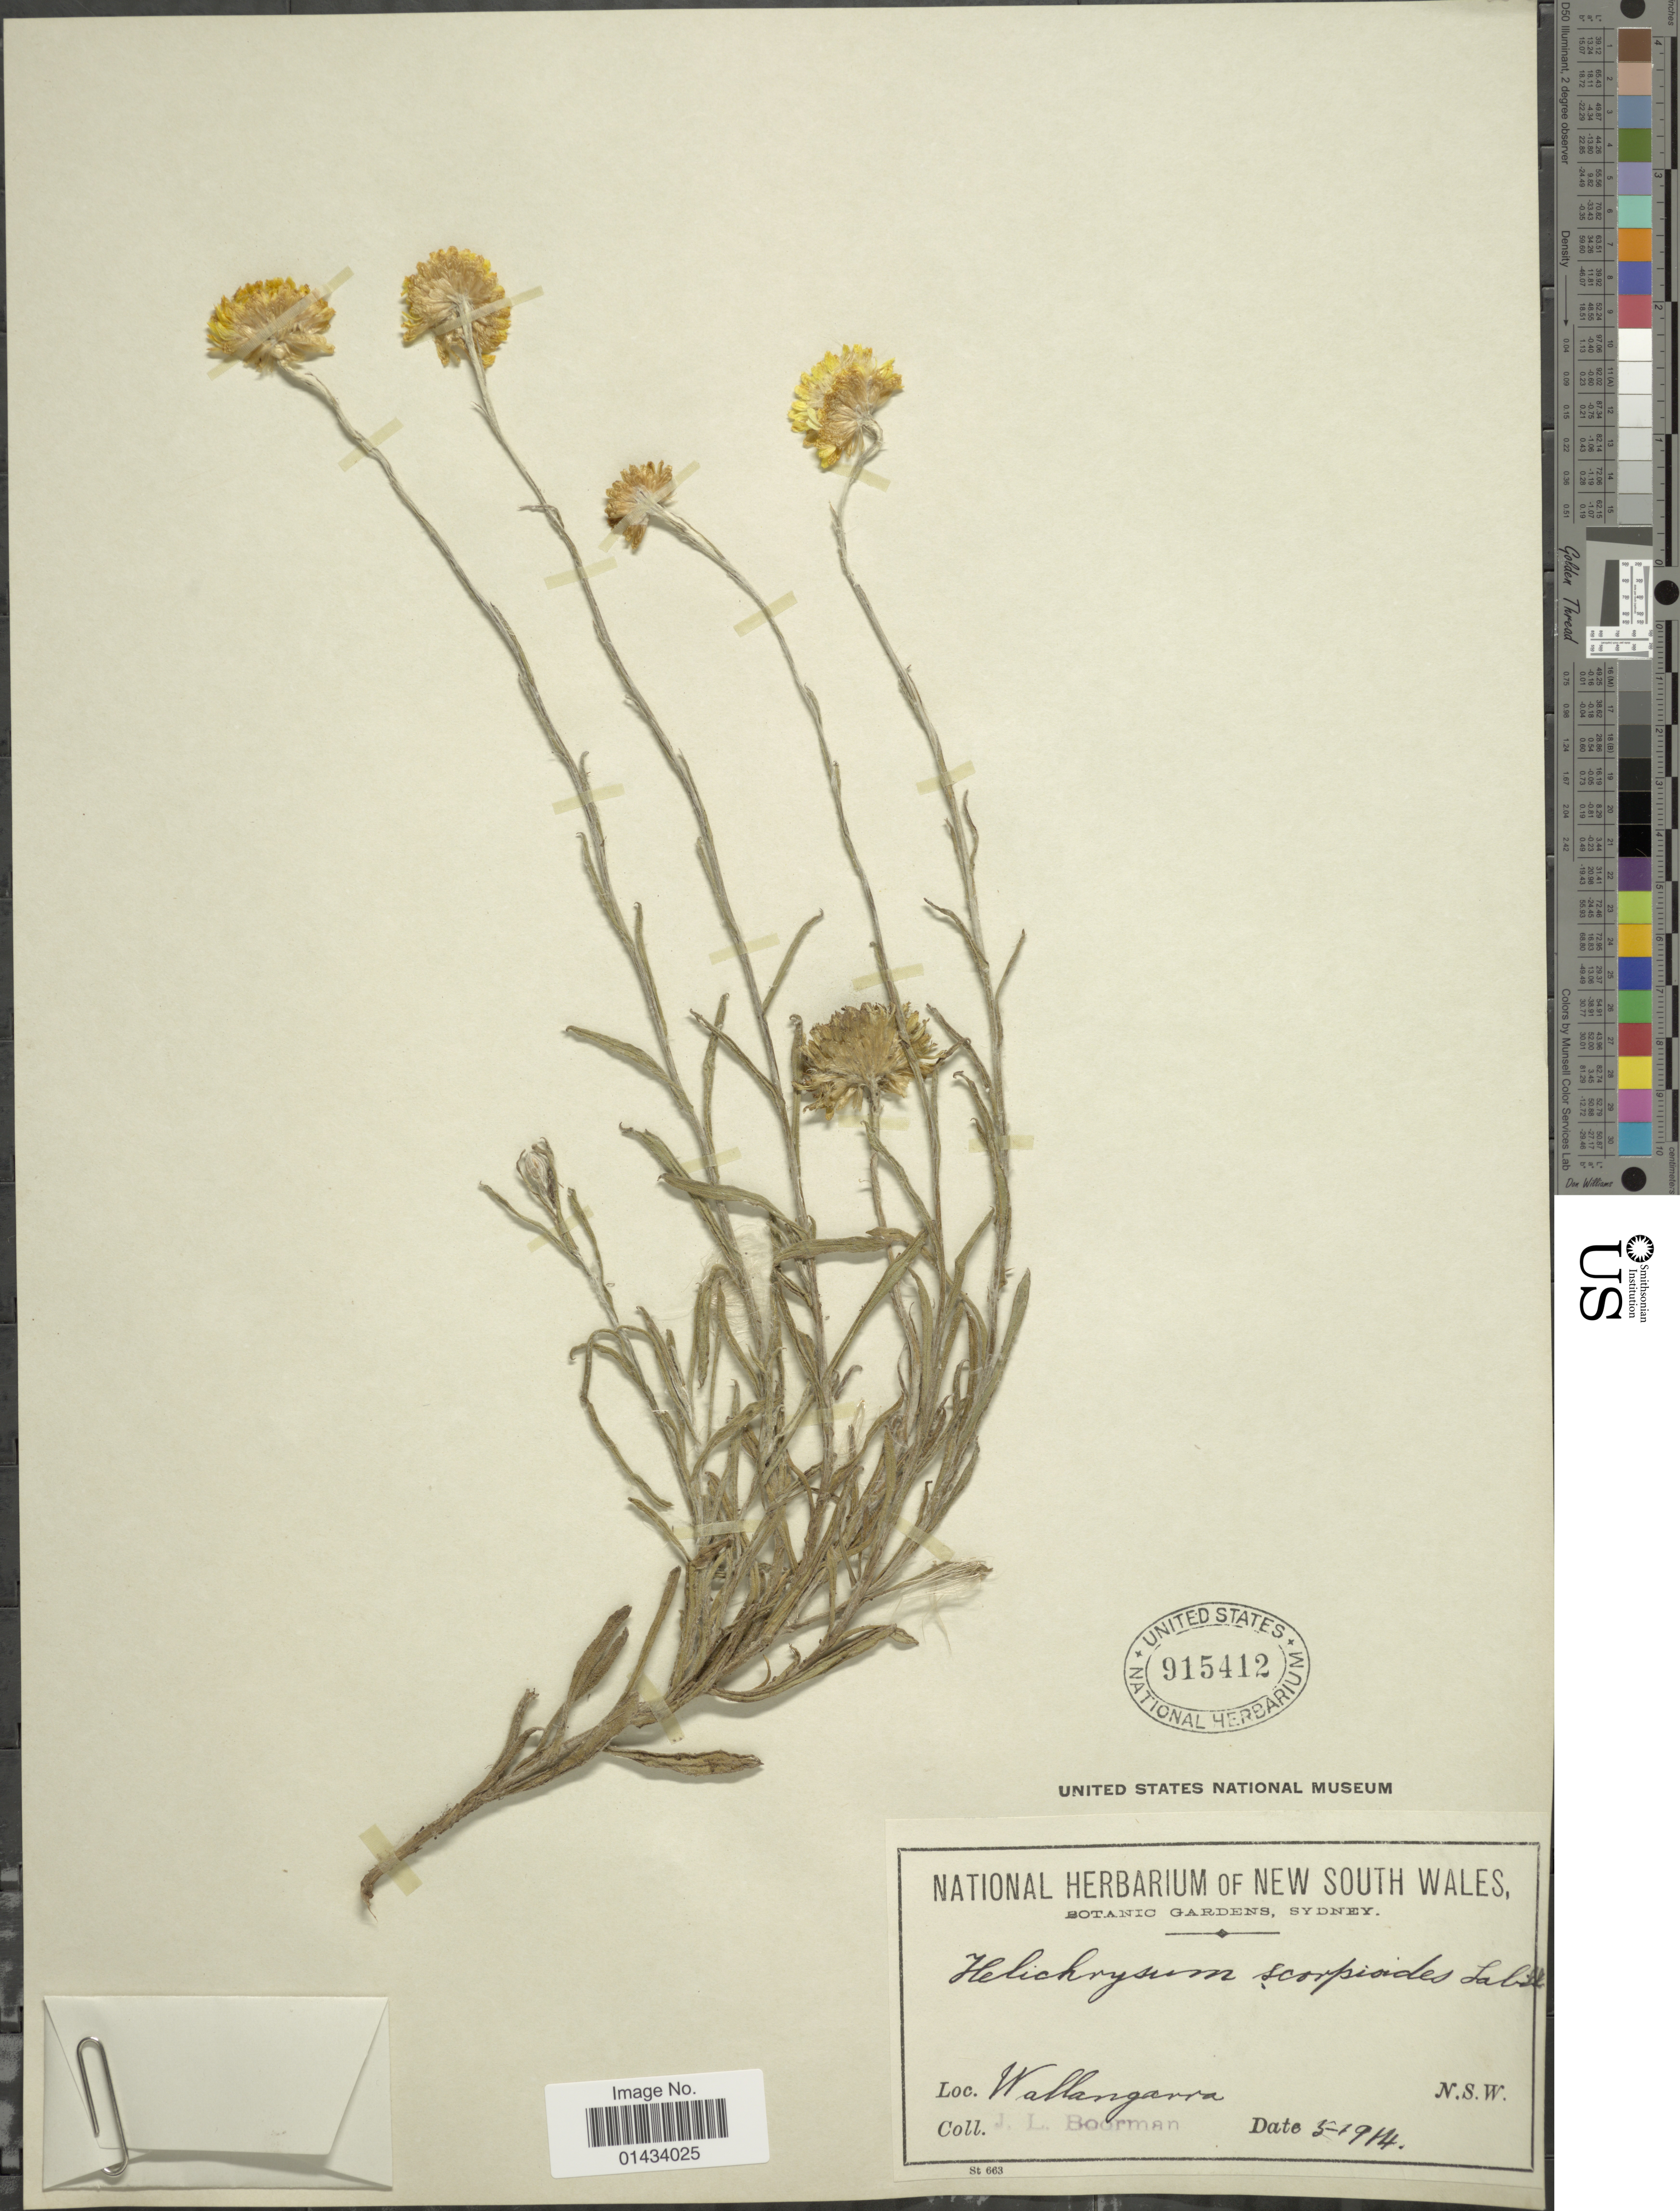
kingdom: Plantae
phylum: Tracheophyta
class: Magnoliopsida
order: Asterales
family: Asteraceae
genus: Coronidium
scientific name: Coronidium scorpioides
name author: (Labill.) Paul G. Wilson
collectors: J. Boorman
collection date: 1914-05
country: Australia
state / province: New South Wales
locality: Wallangarra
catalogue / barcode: US 915412